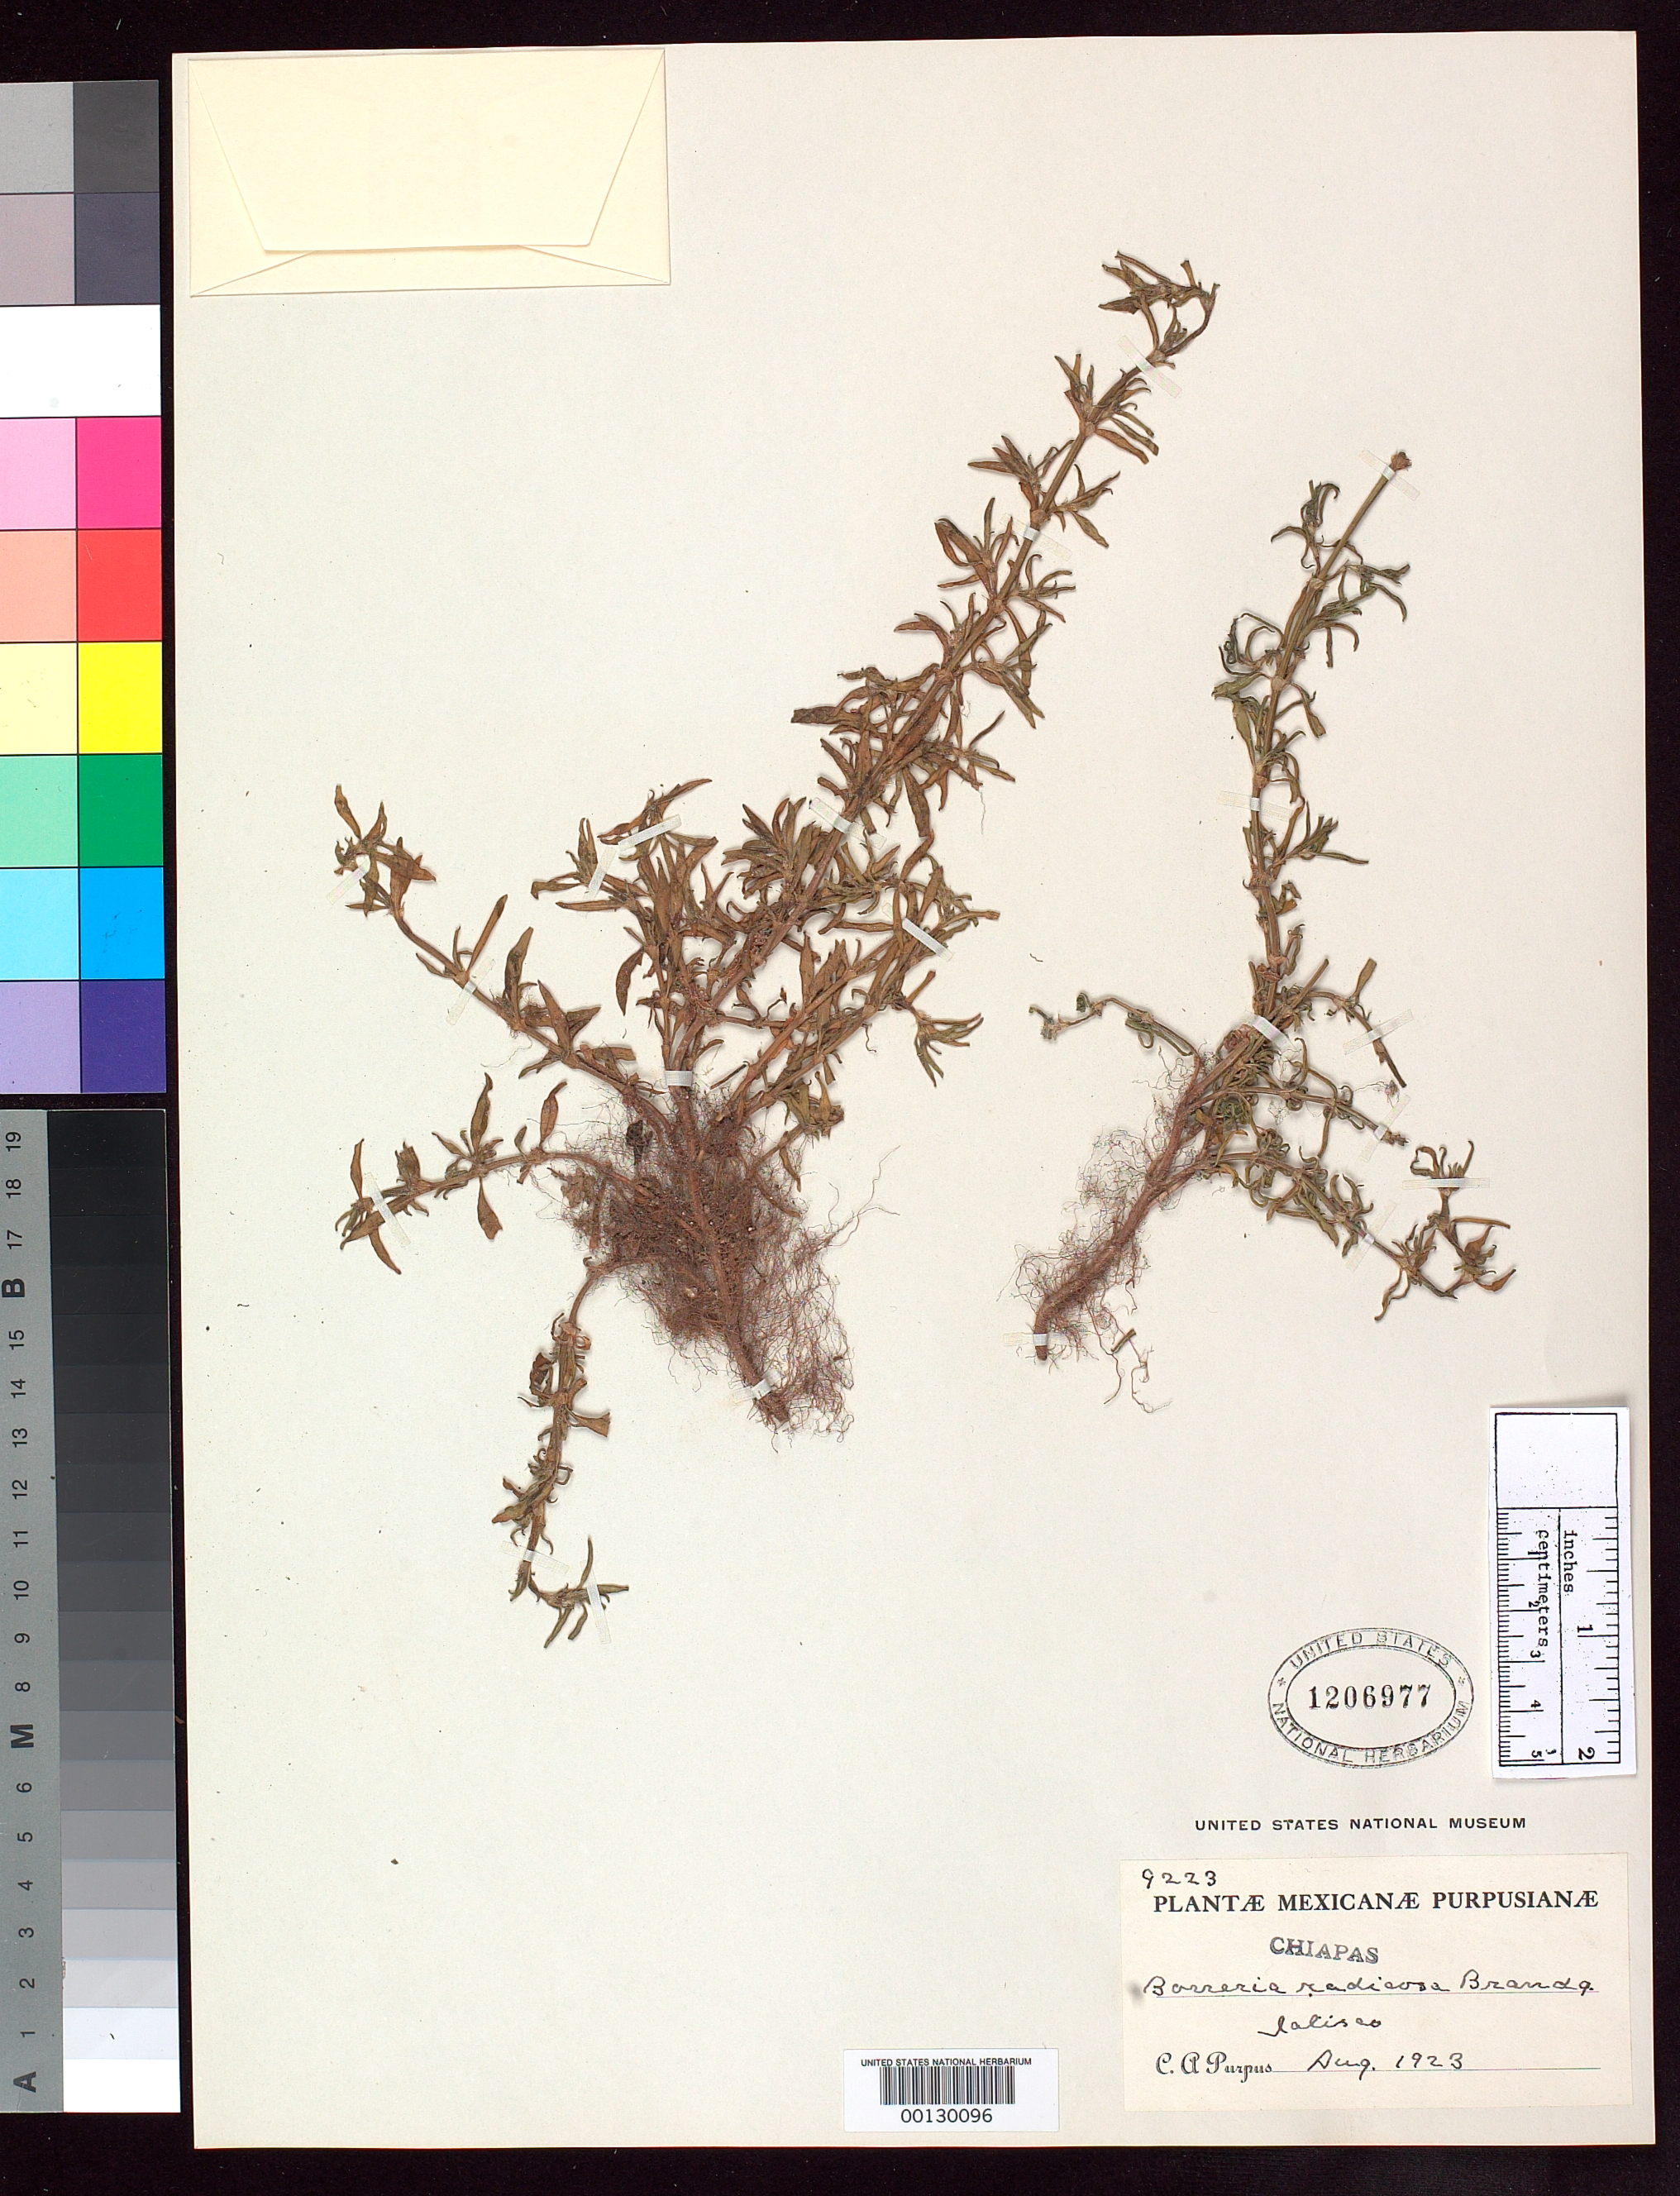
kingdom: Plantae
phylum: Tracheophyta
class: Magnoliopsida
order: Gentianales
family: Rubiaceae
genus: Borreria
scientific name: Borreria radicosa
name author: Brandegee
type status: Isotype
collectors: C. A. Purpus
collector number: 9223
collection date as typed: Aug 1923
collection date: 1923-08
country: Mexico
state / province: Chiapas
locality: Jalisco.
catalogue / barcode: US 1206977